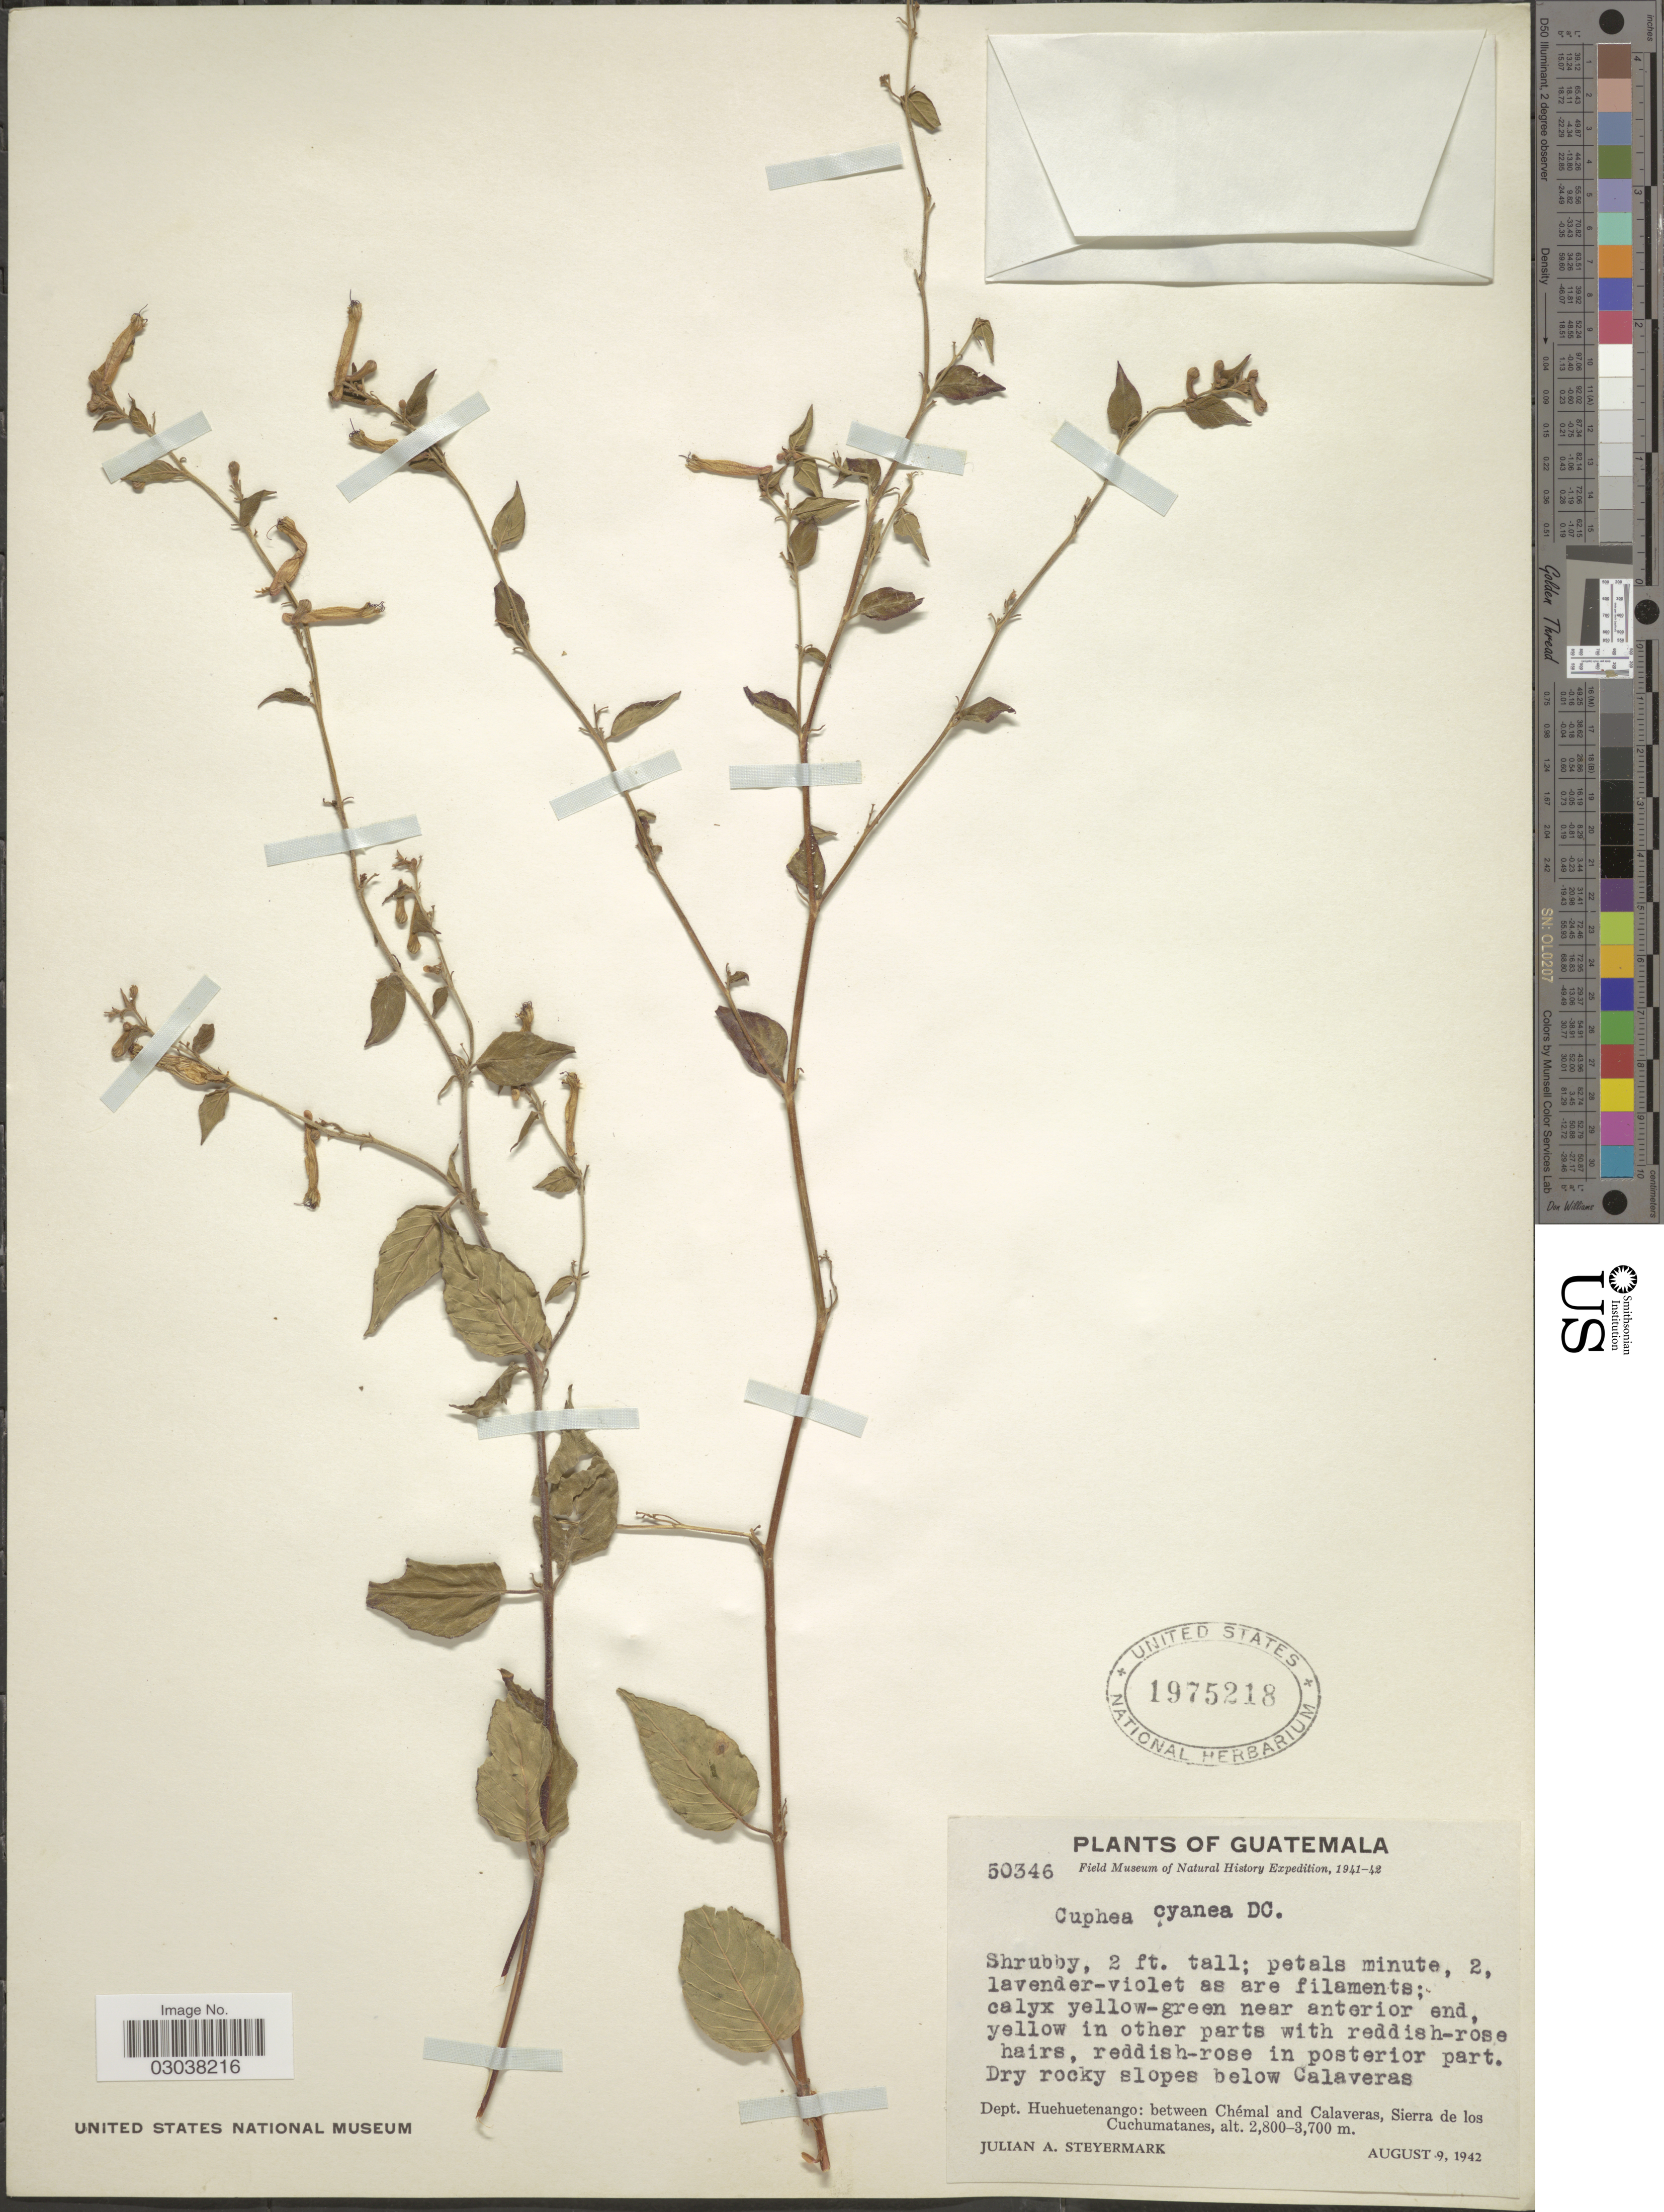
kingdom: Plantae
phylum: Tracheophyta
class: Magnoliopsida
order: Myrtales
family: Lythraceae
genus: Cuphea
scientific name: Cuphea cyanea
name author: DC.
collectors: J. Steyermark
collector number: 50346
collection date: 1942-08-09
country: Guatemala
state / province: Huehuetenango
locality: Dry rocky slopes below Calaveras. Dept. Huehuetenango: between Chémal and Calaveras, Sierra de los Cuchumatanes.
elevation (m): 2800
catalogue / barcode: US 1975218